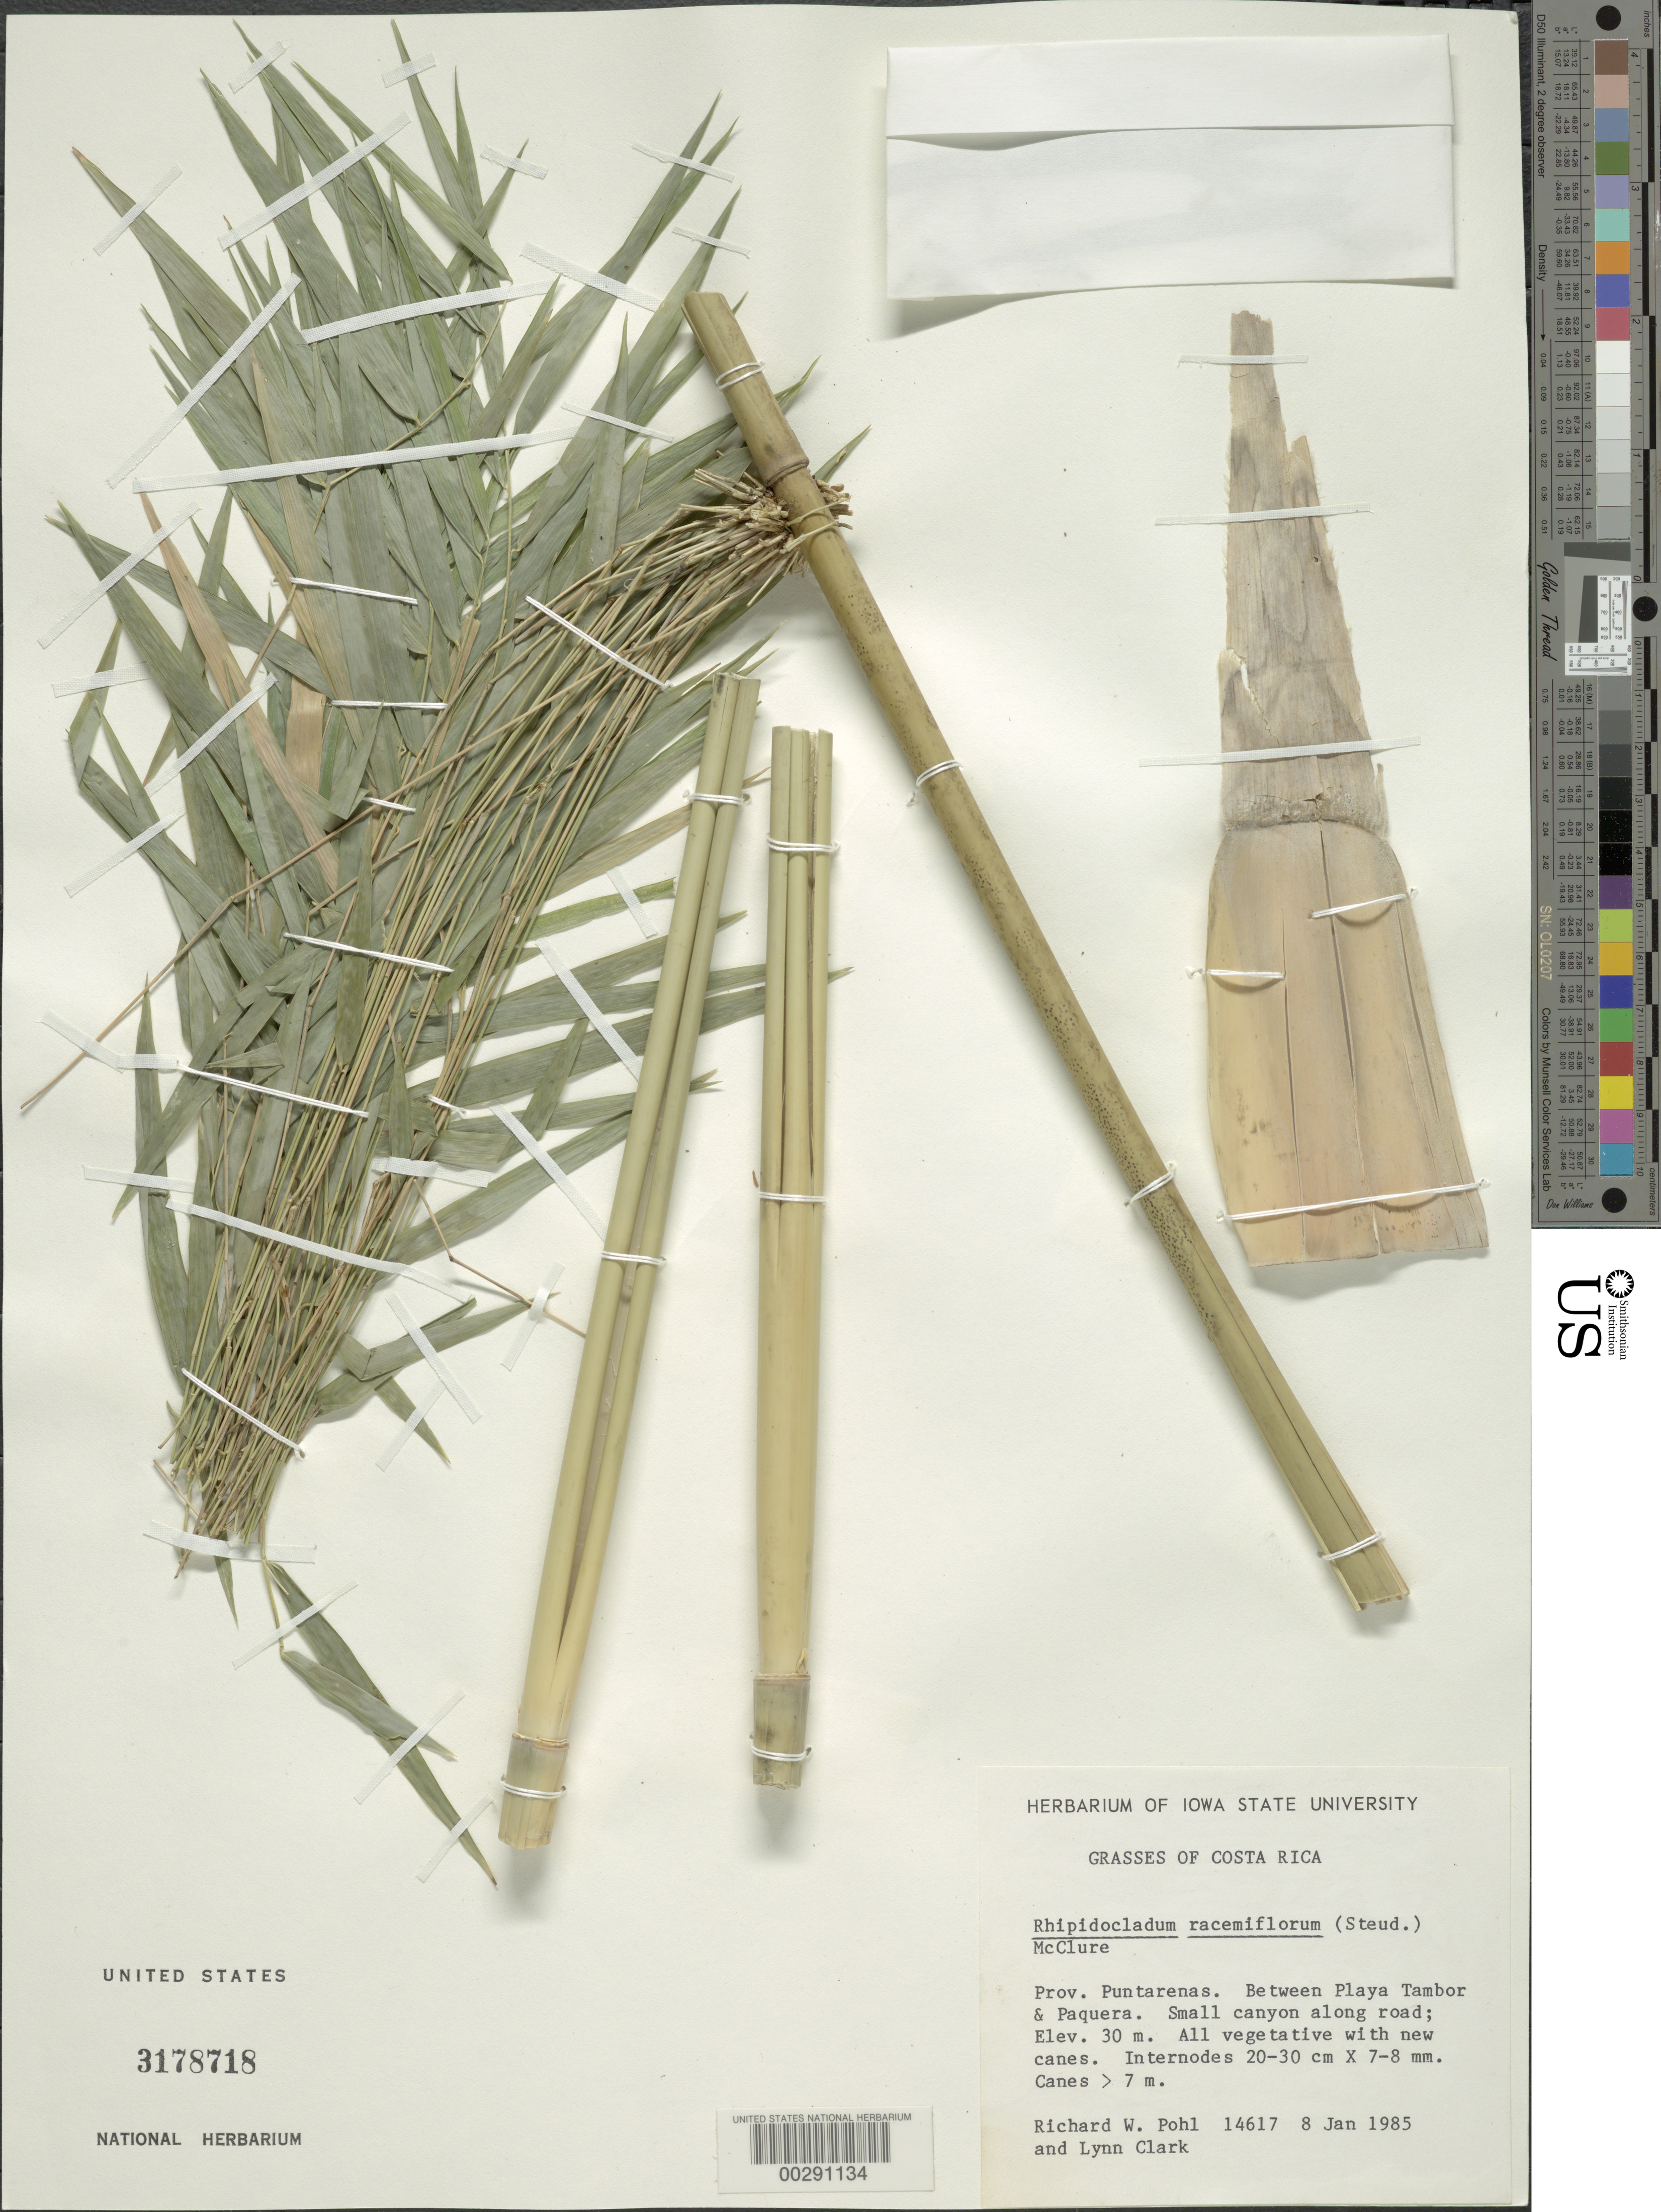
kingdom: Plantae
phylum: Tracheophyta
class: Liliopsida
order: Poales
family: Poaceae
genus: Rhipidocladum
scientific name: Rhipidocladum racemiflorum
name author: (Steud.) McClure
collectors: R. W. Pohl & L. G. Clark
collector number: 14617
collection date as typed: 08 Jan 1985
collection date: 1985-01-08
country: Costa Rica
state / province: Puntarenas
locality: Between playa tambor and paquera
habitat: Small canyon along road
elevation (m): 30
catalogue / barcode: US 3178718